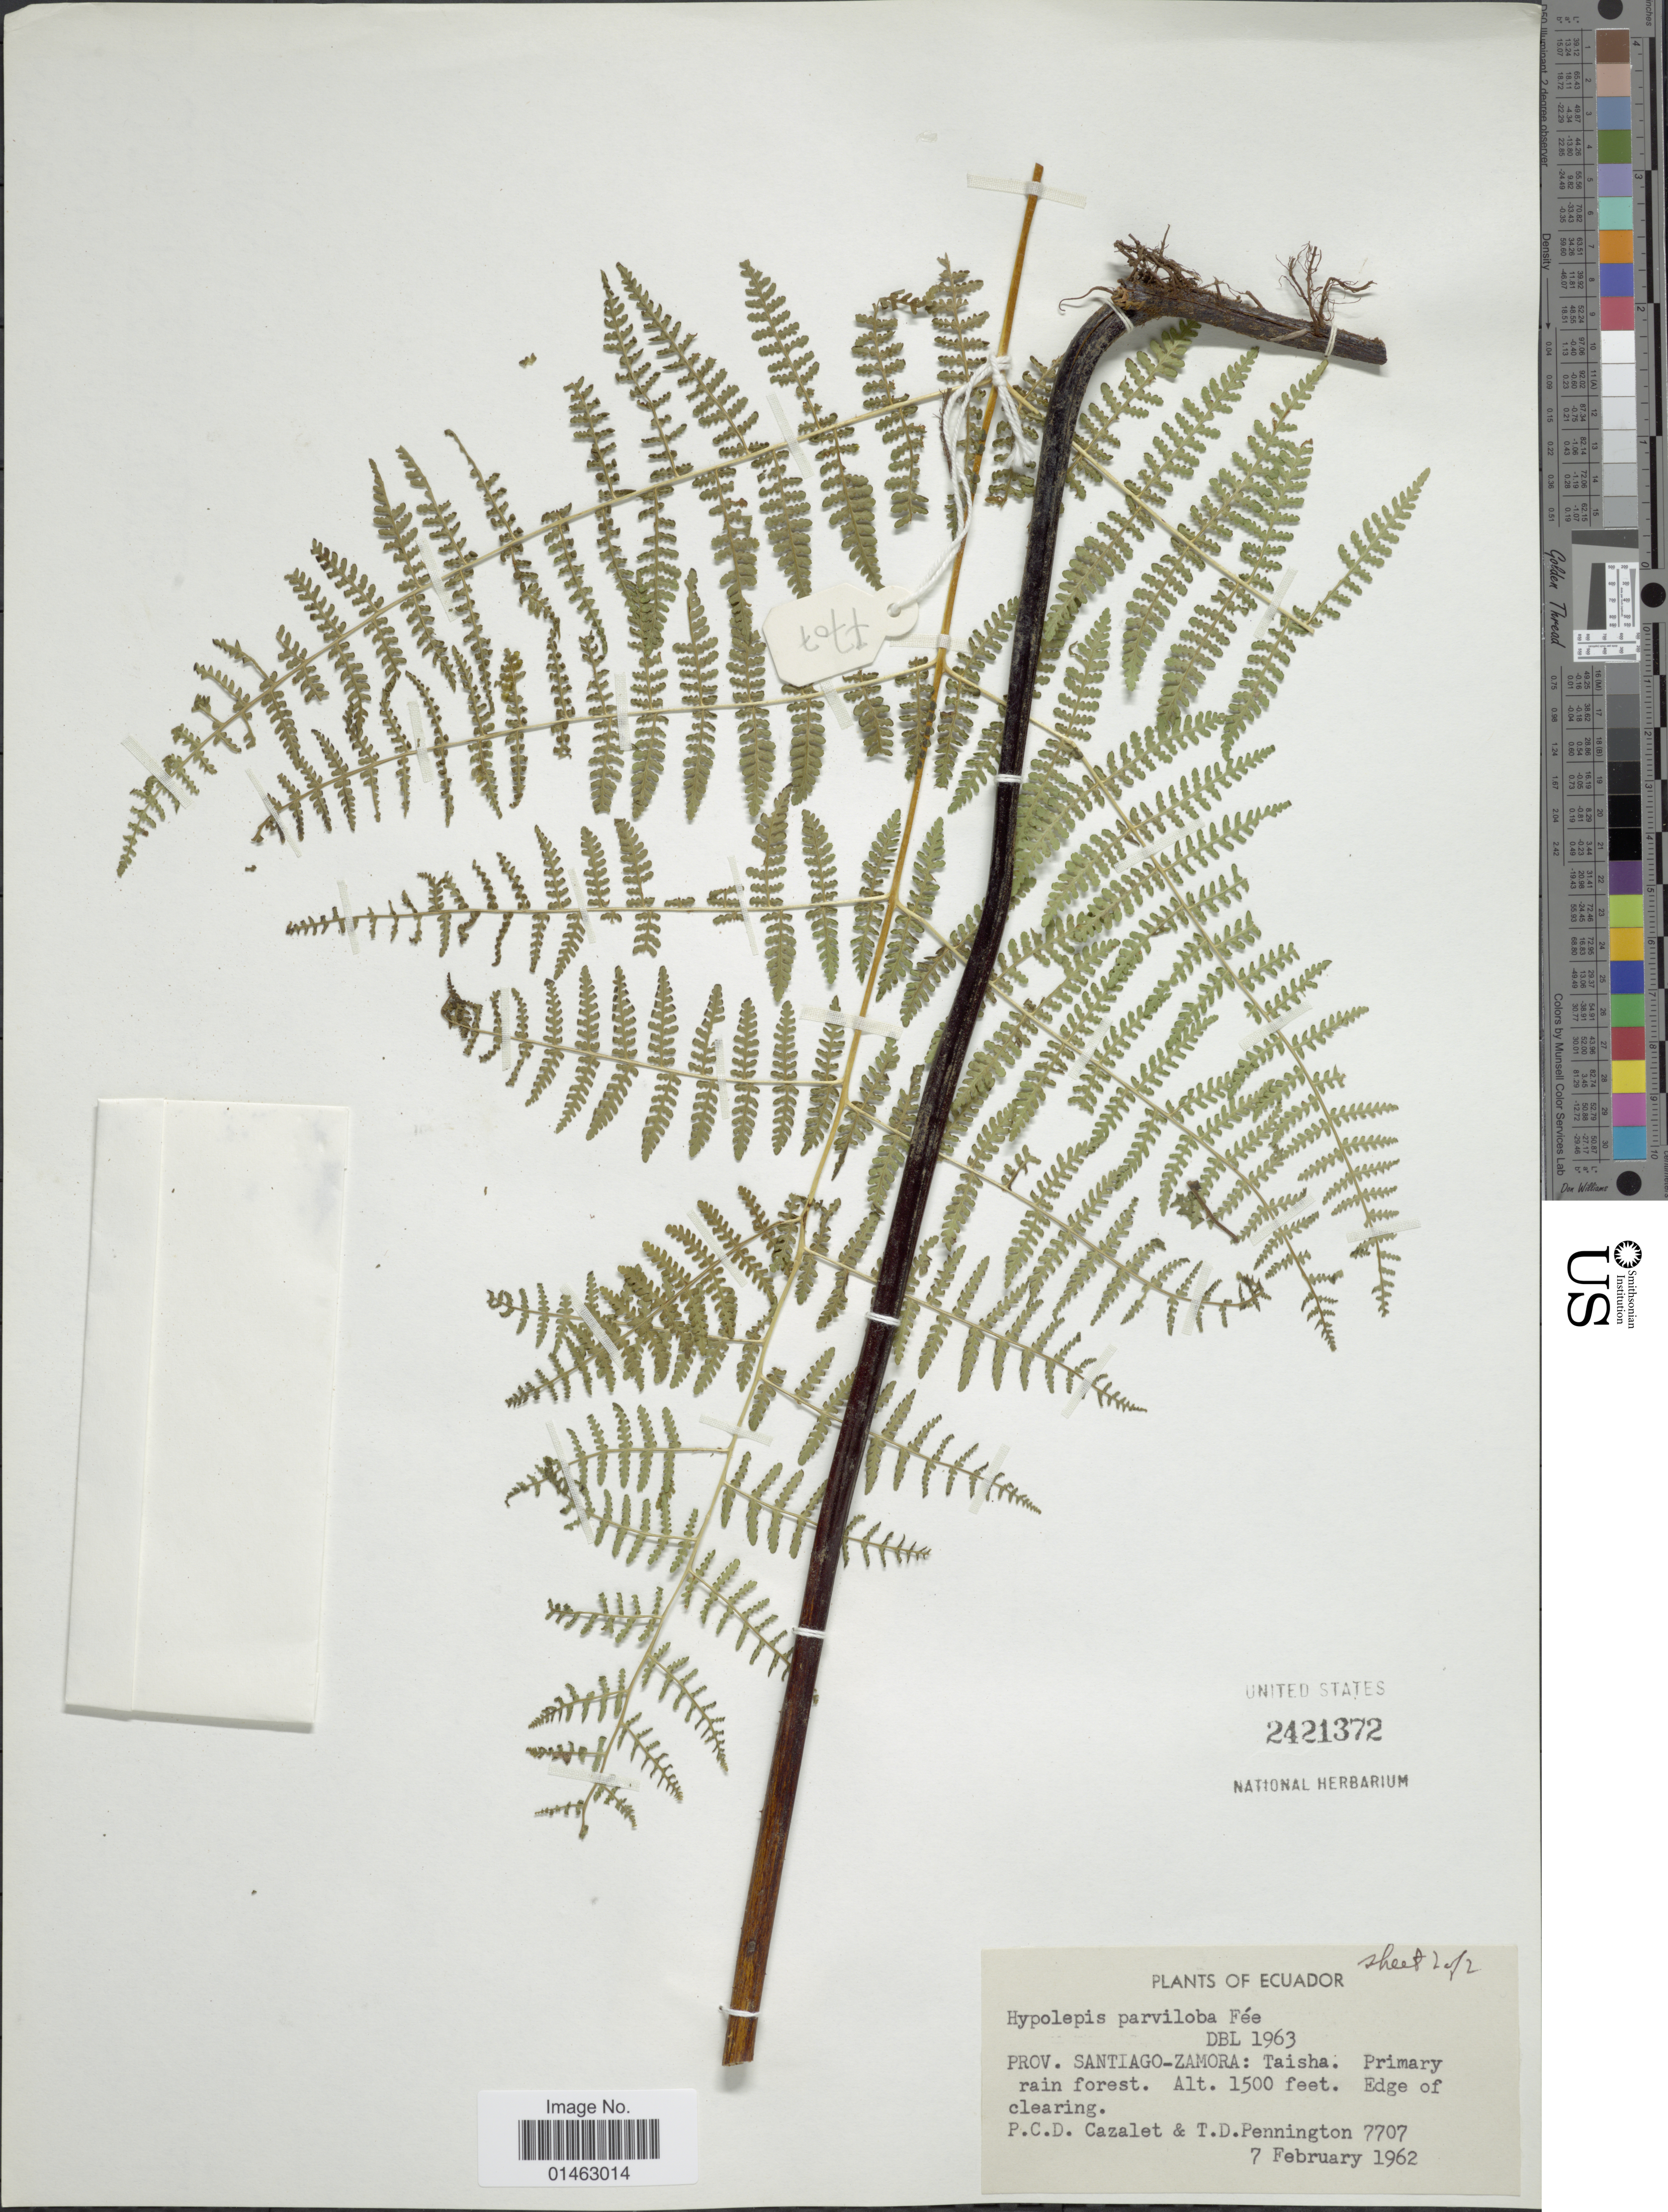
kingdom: Plantae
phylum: Tracheophyta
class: Polypodiopsida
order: Polypodiales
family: Dennstaedtiaceae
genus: Hypolepis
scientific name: Hypolepis hostilis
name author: (Kunze) C. Presl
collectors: P. C. D. Cazalet & T. D. Pennington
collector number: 7707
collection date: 1962-02-07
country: Ecuador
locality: Prov. Santiago-Zamora, Taisha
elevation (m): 457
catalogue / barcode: US 2421372